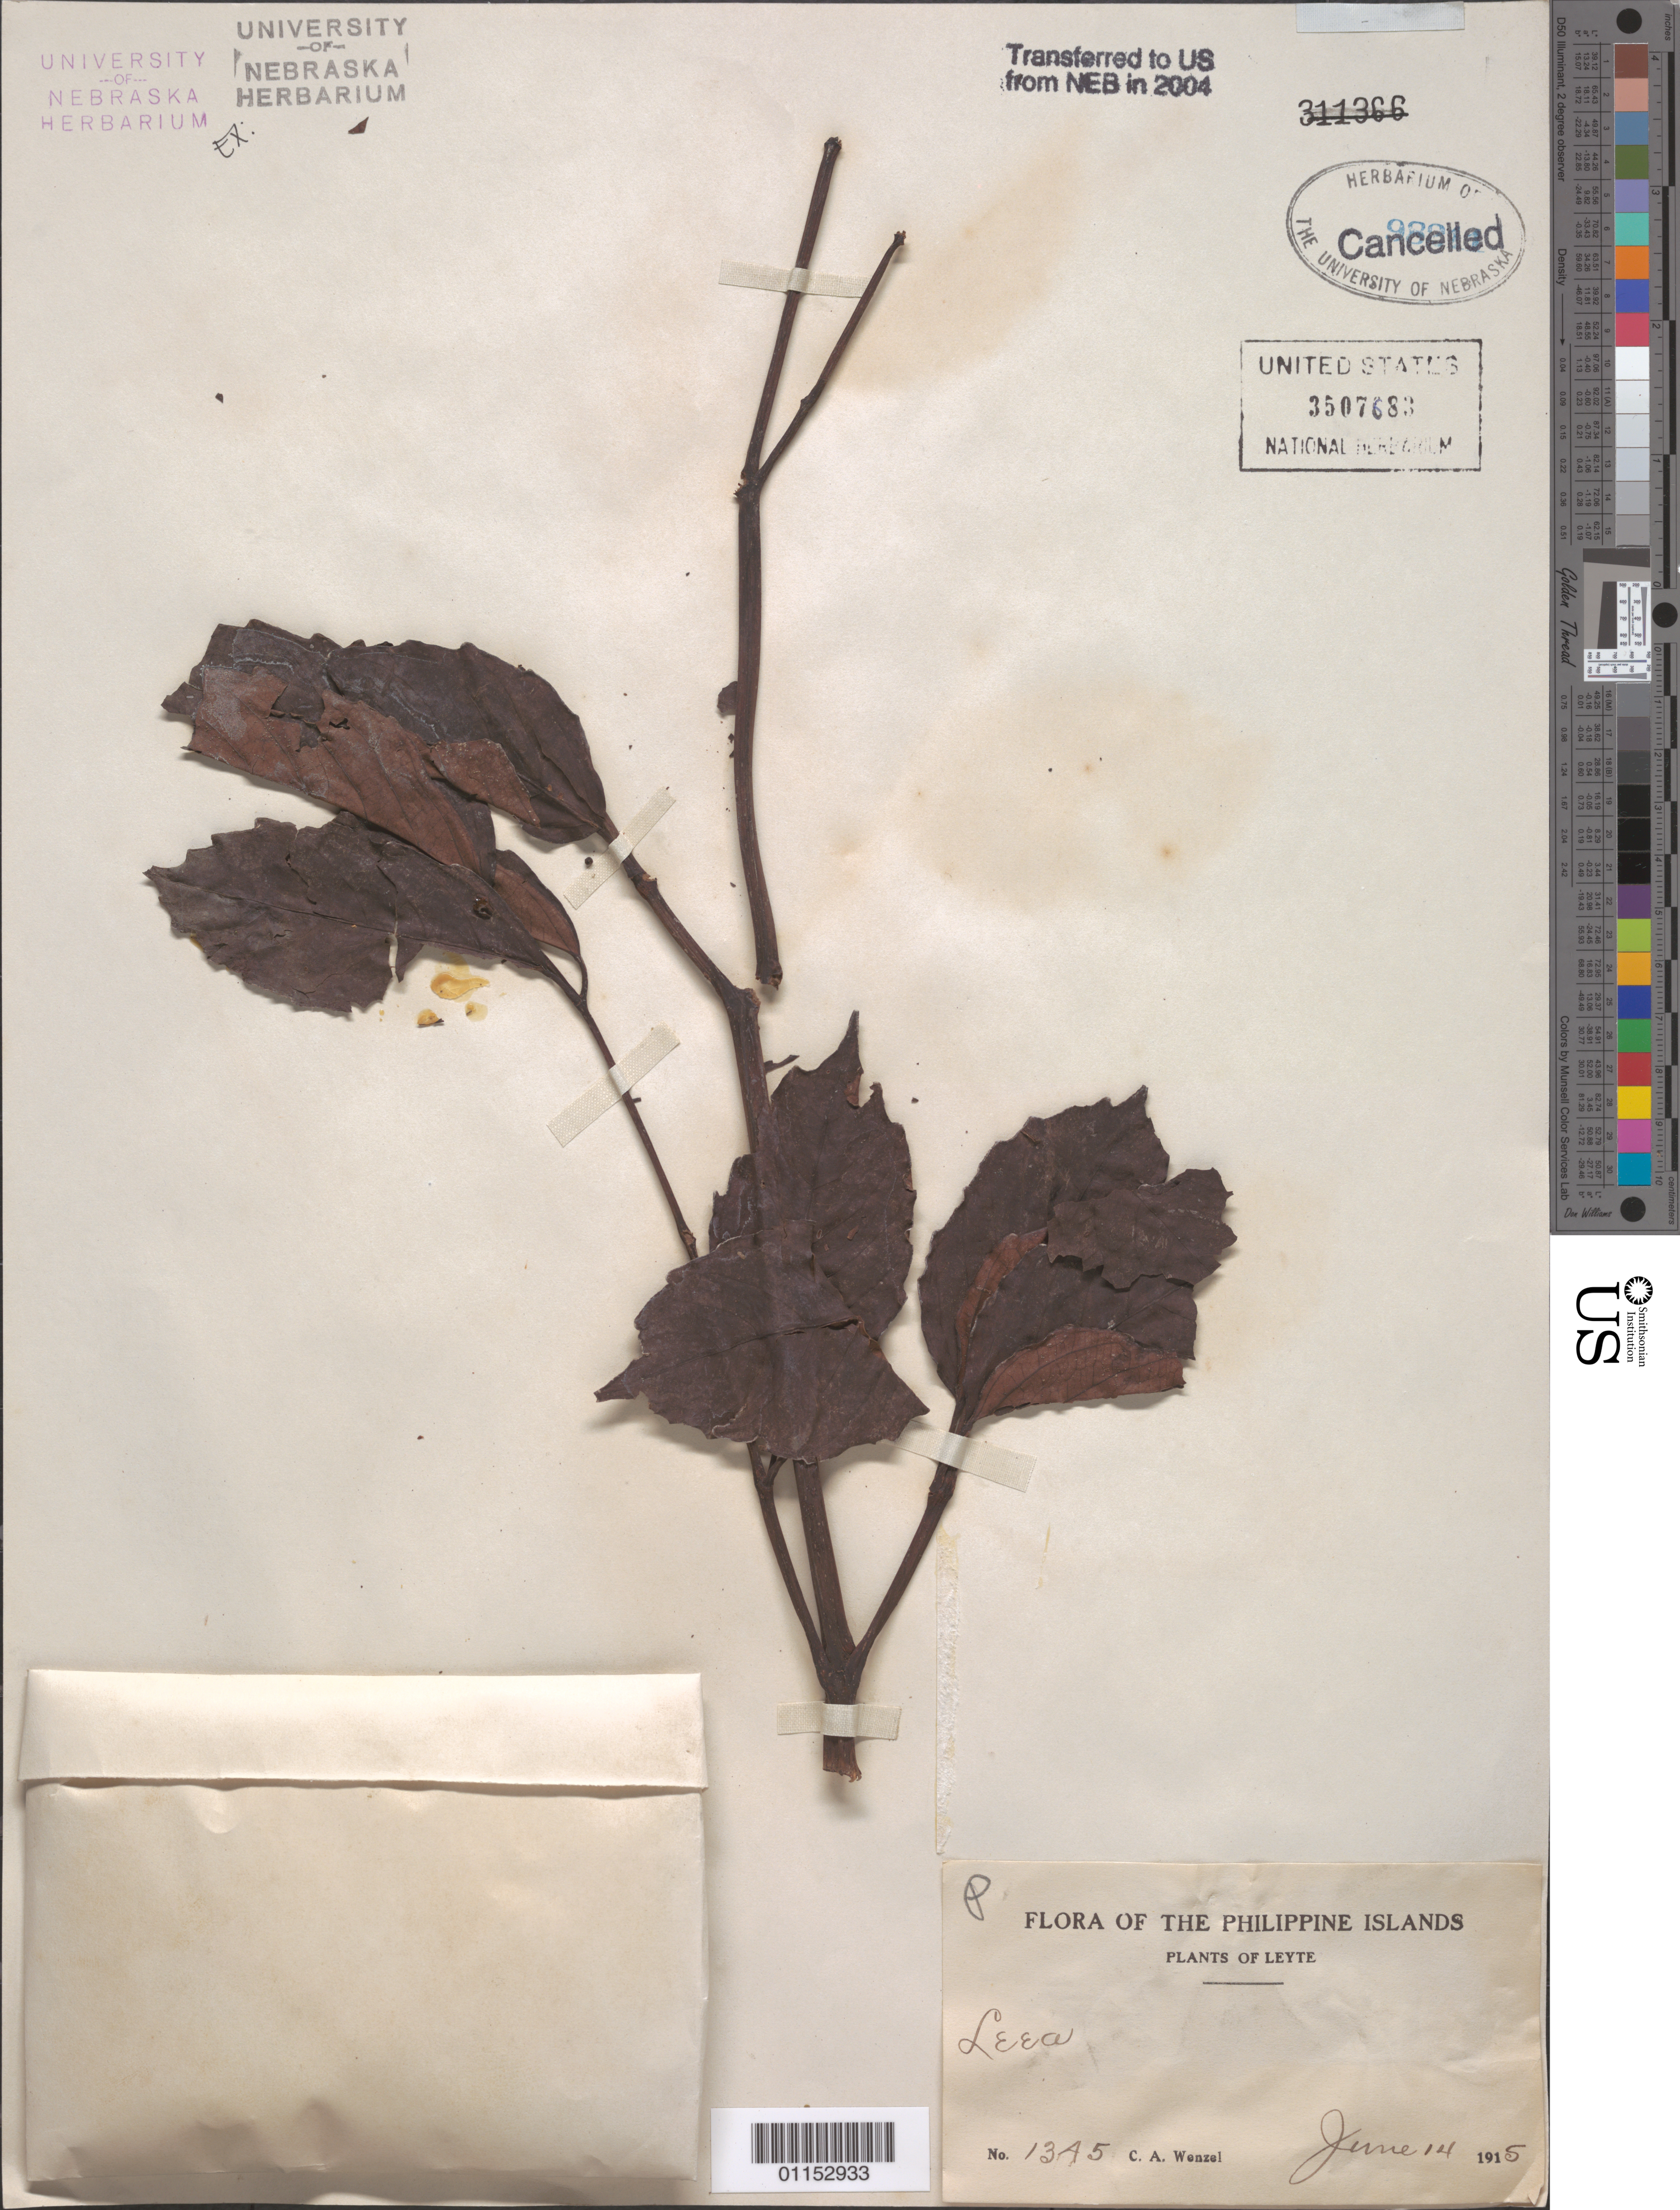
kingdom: Plantae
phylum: Tracheophyta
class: Magnoliopsida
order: Vitales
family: Vitaceae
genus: Leea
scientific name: Leea sp.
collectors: C. Wenzel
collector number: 13A5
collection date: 1915-06-14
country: Philippines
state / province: Eastern Visayas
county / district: Leyte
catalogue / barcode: US 3507683